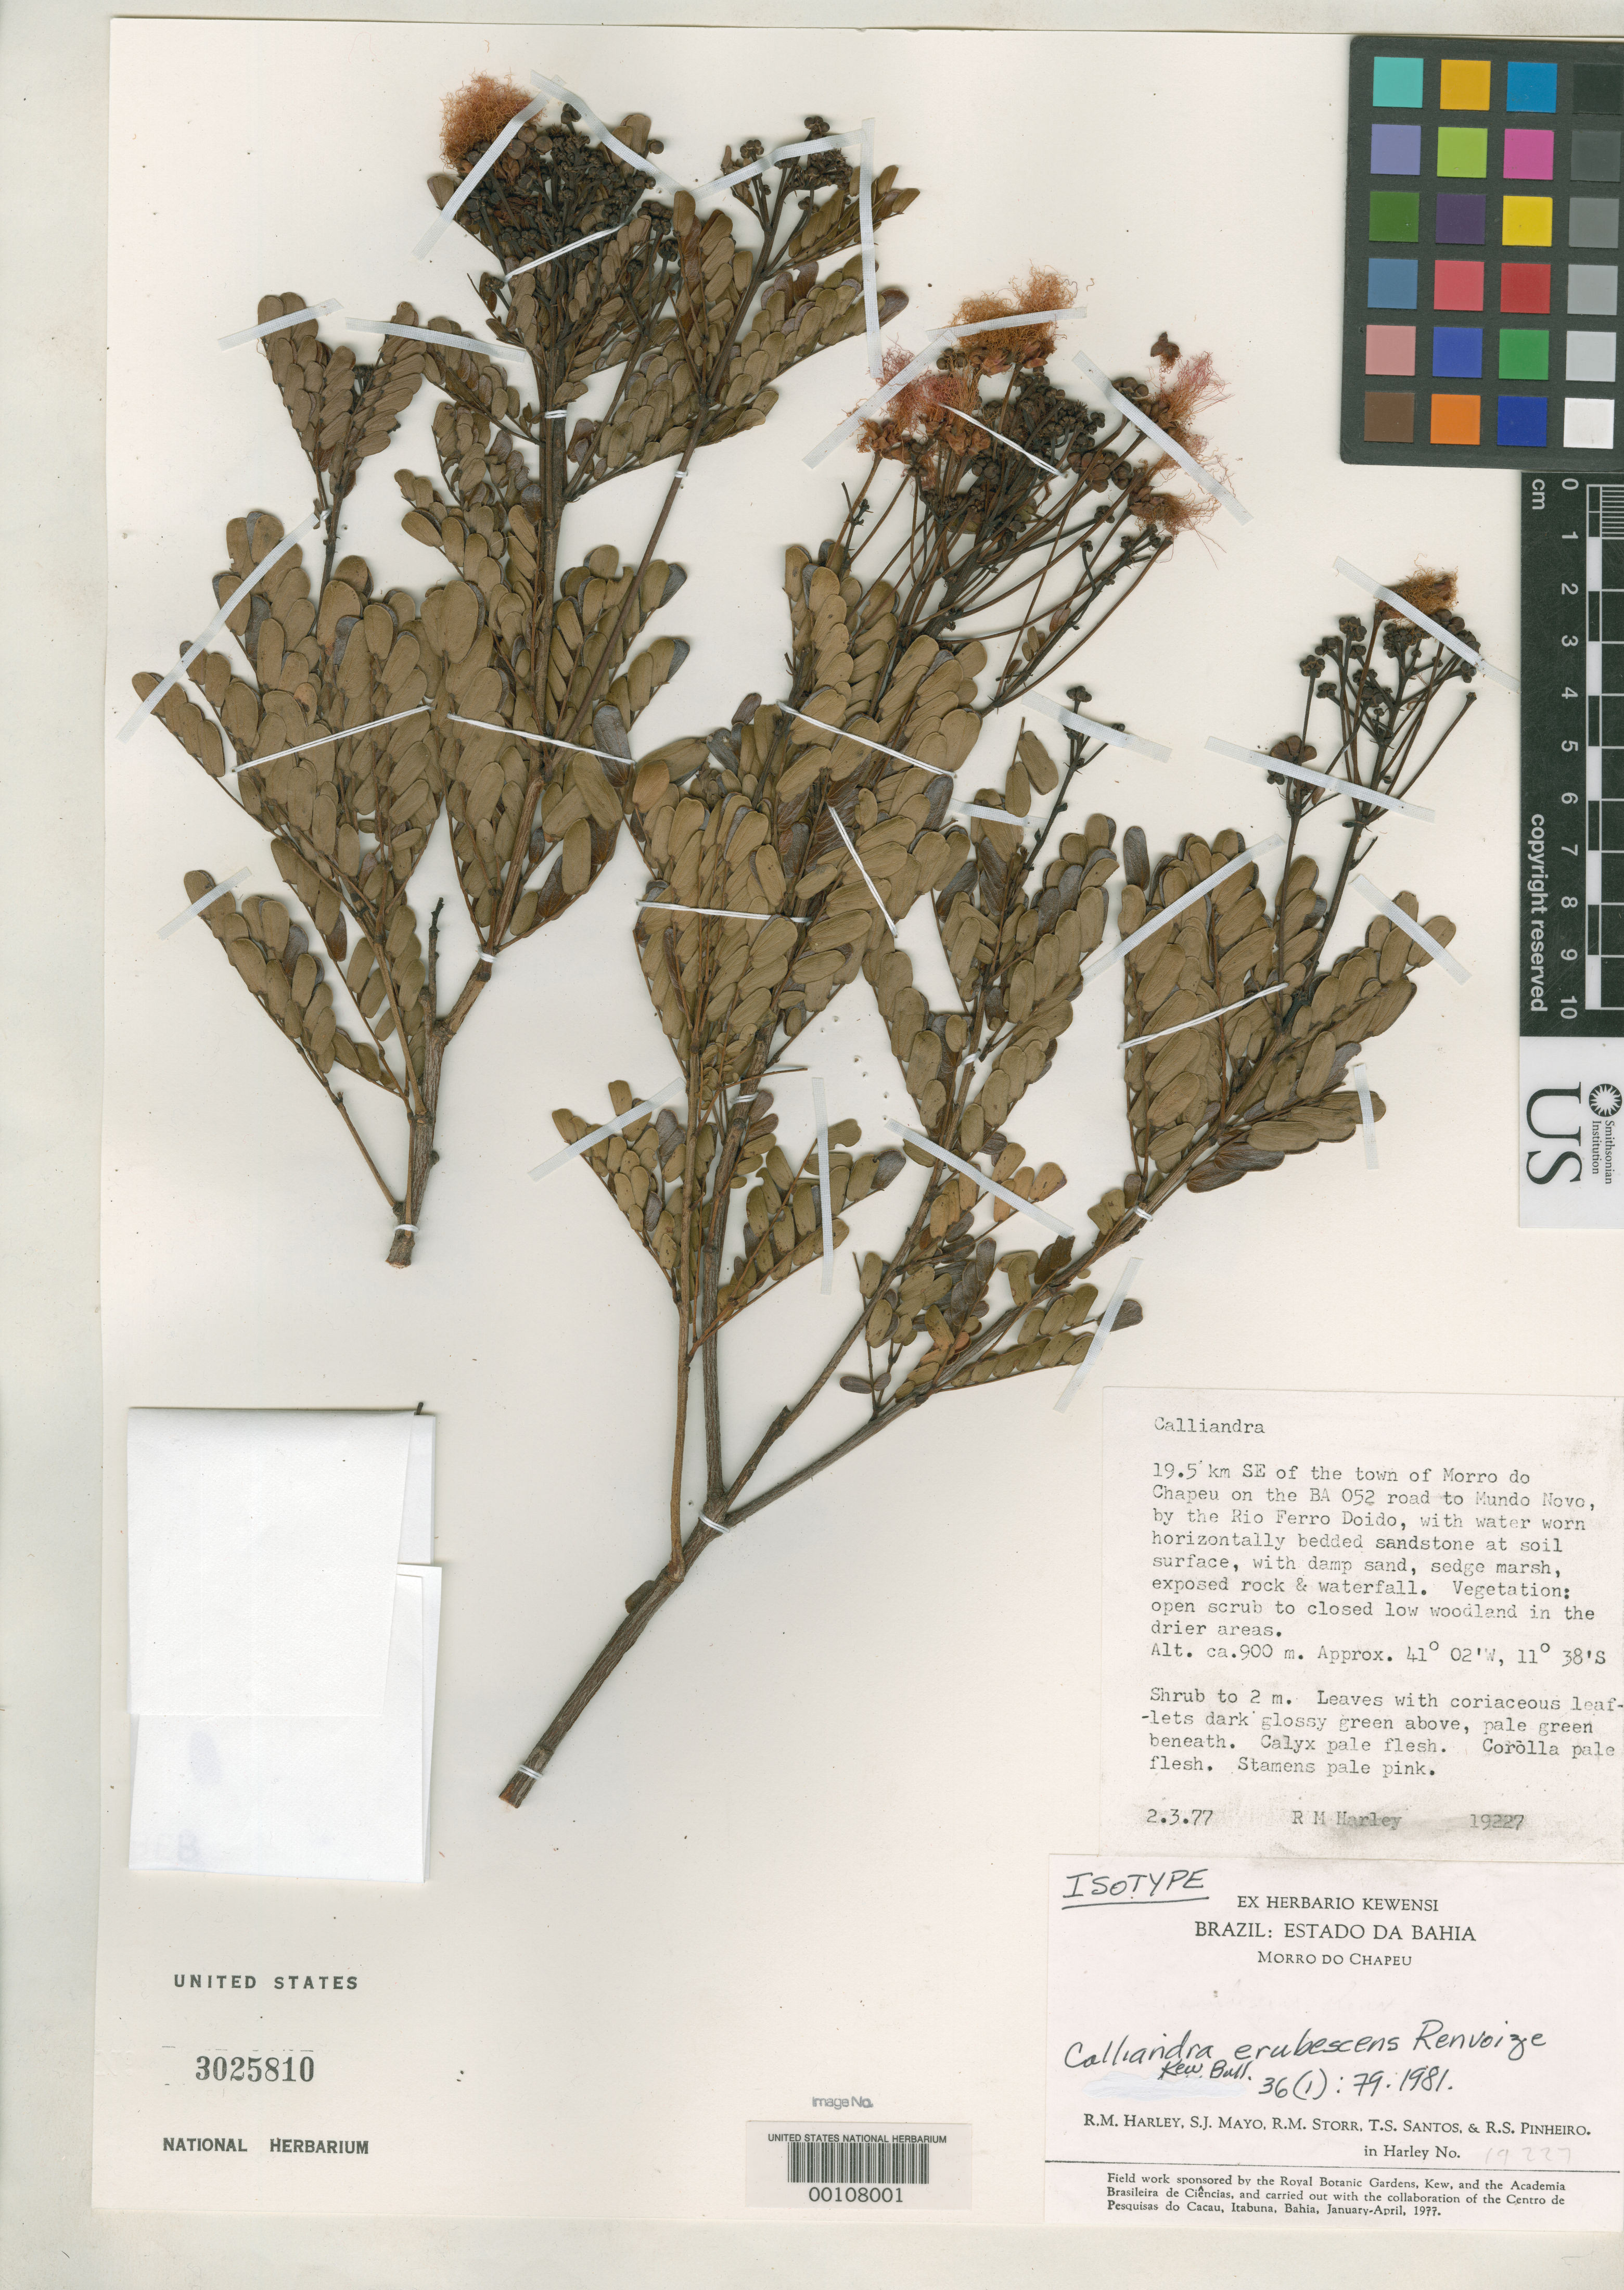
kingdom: Plantae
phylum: Tracheophyta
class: Magnoliopsida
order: Fabales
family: Fabaceae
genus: Calliandra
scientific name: Calliandra erubescens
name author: Renvoize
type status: Isotype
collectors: R. M. Harley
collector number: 19227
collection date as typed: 02 Mar 1977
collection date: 1977-03-02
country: Brazil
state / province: Bahia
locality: Morro do Chapeu, 19.5 km SE of Morro do Chapeu, Ba 052 rd. to Mundo Novo, by Rio Ferro Doido.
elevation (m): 900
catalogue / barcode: US 3025810